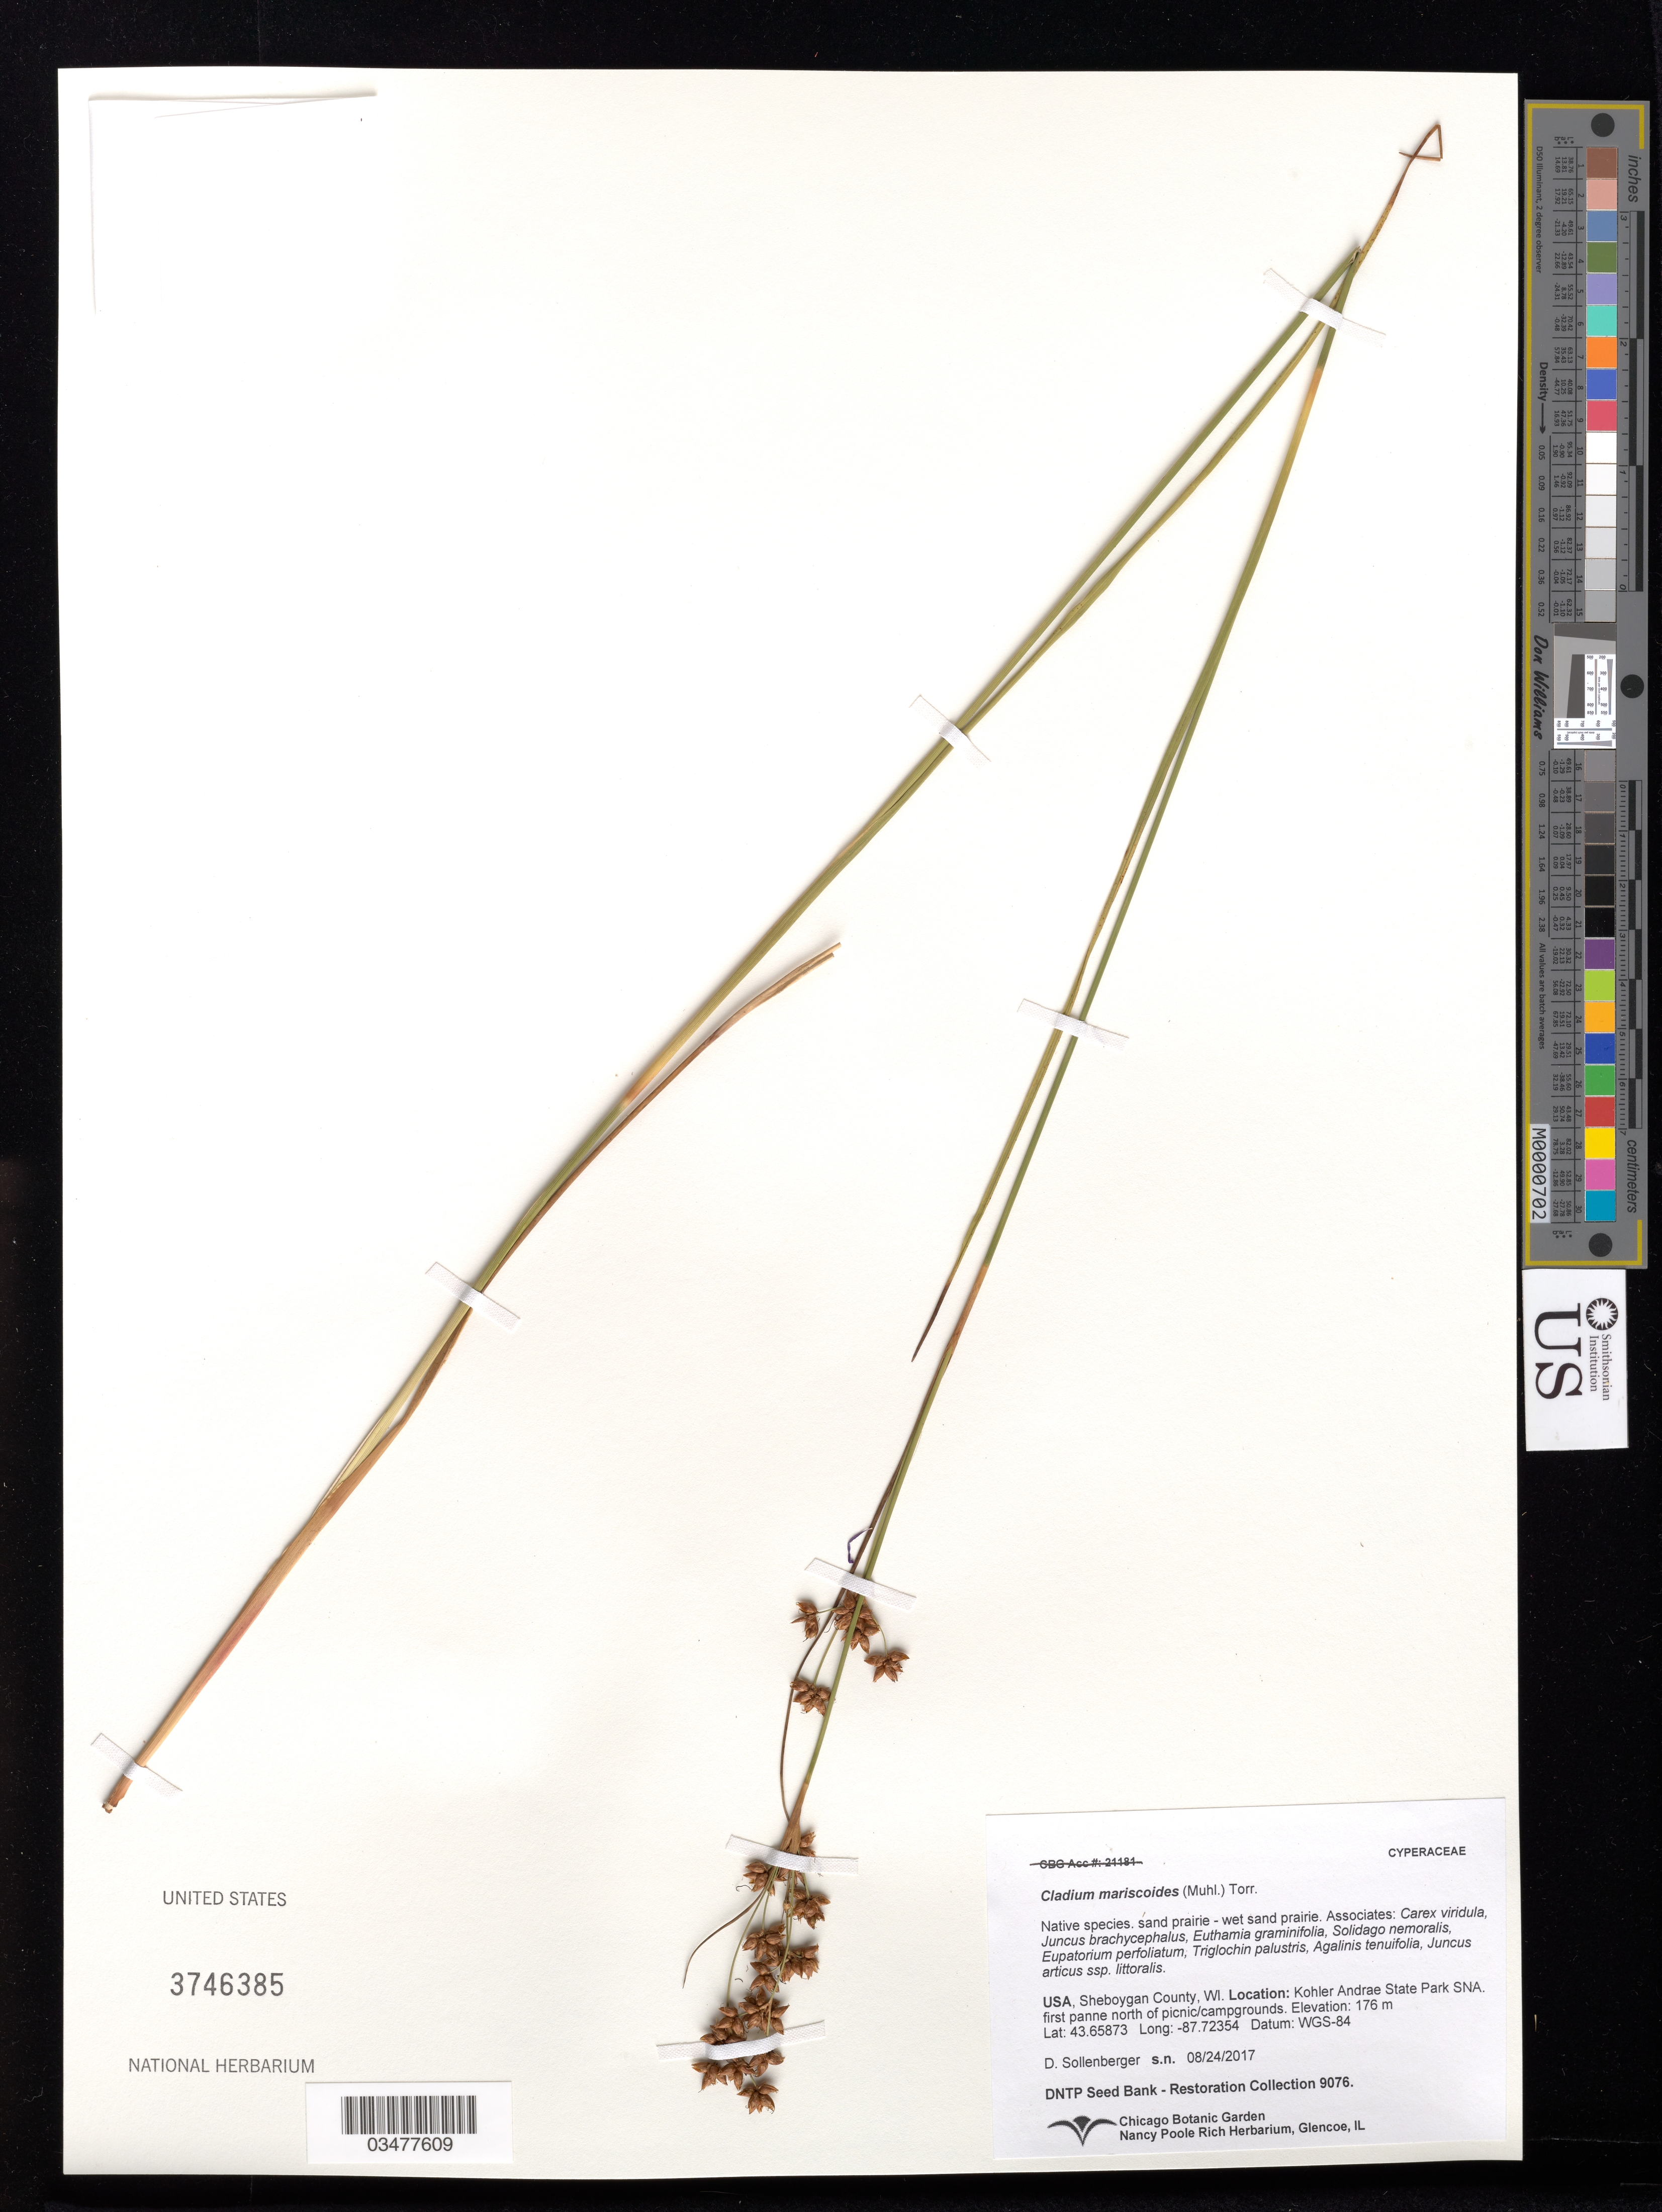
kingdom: Plantae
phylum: Tracheophyta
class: Liliopsida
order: Poales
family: Cyperaceae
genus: Cladium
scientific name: Cladium mariscoides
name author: (Muhl.) Torr.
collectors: D. Sollenberger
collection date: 2017-08-24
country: United States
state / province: Wisconsin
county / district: Sheboygan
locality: Kohler Andrae State Park SNA, first panne north of picnic/campgrounds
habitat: Wet sand prairie. With Carex viridula, Solidago nemoralis, Triglochin palustris, ect.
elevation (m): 54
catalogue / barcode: US 3746385